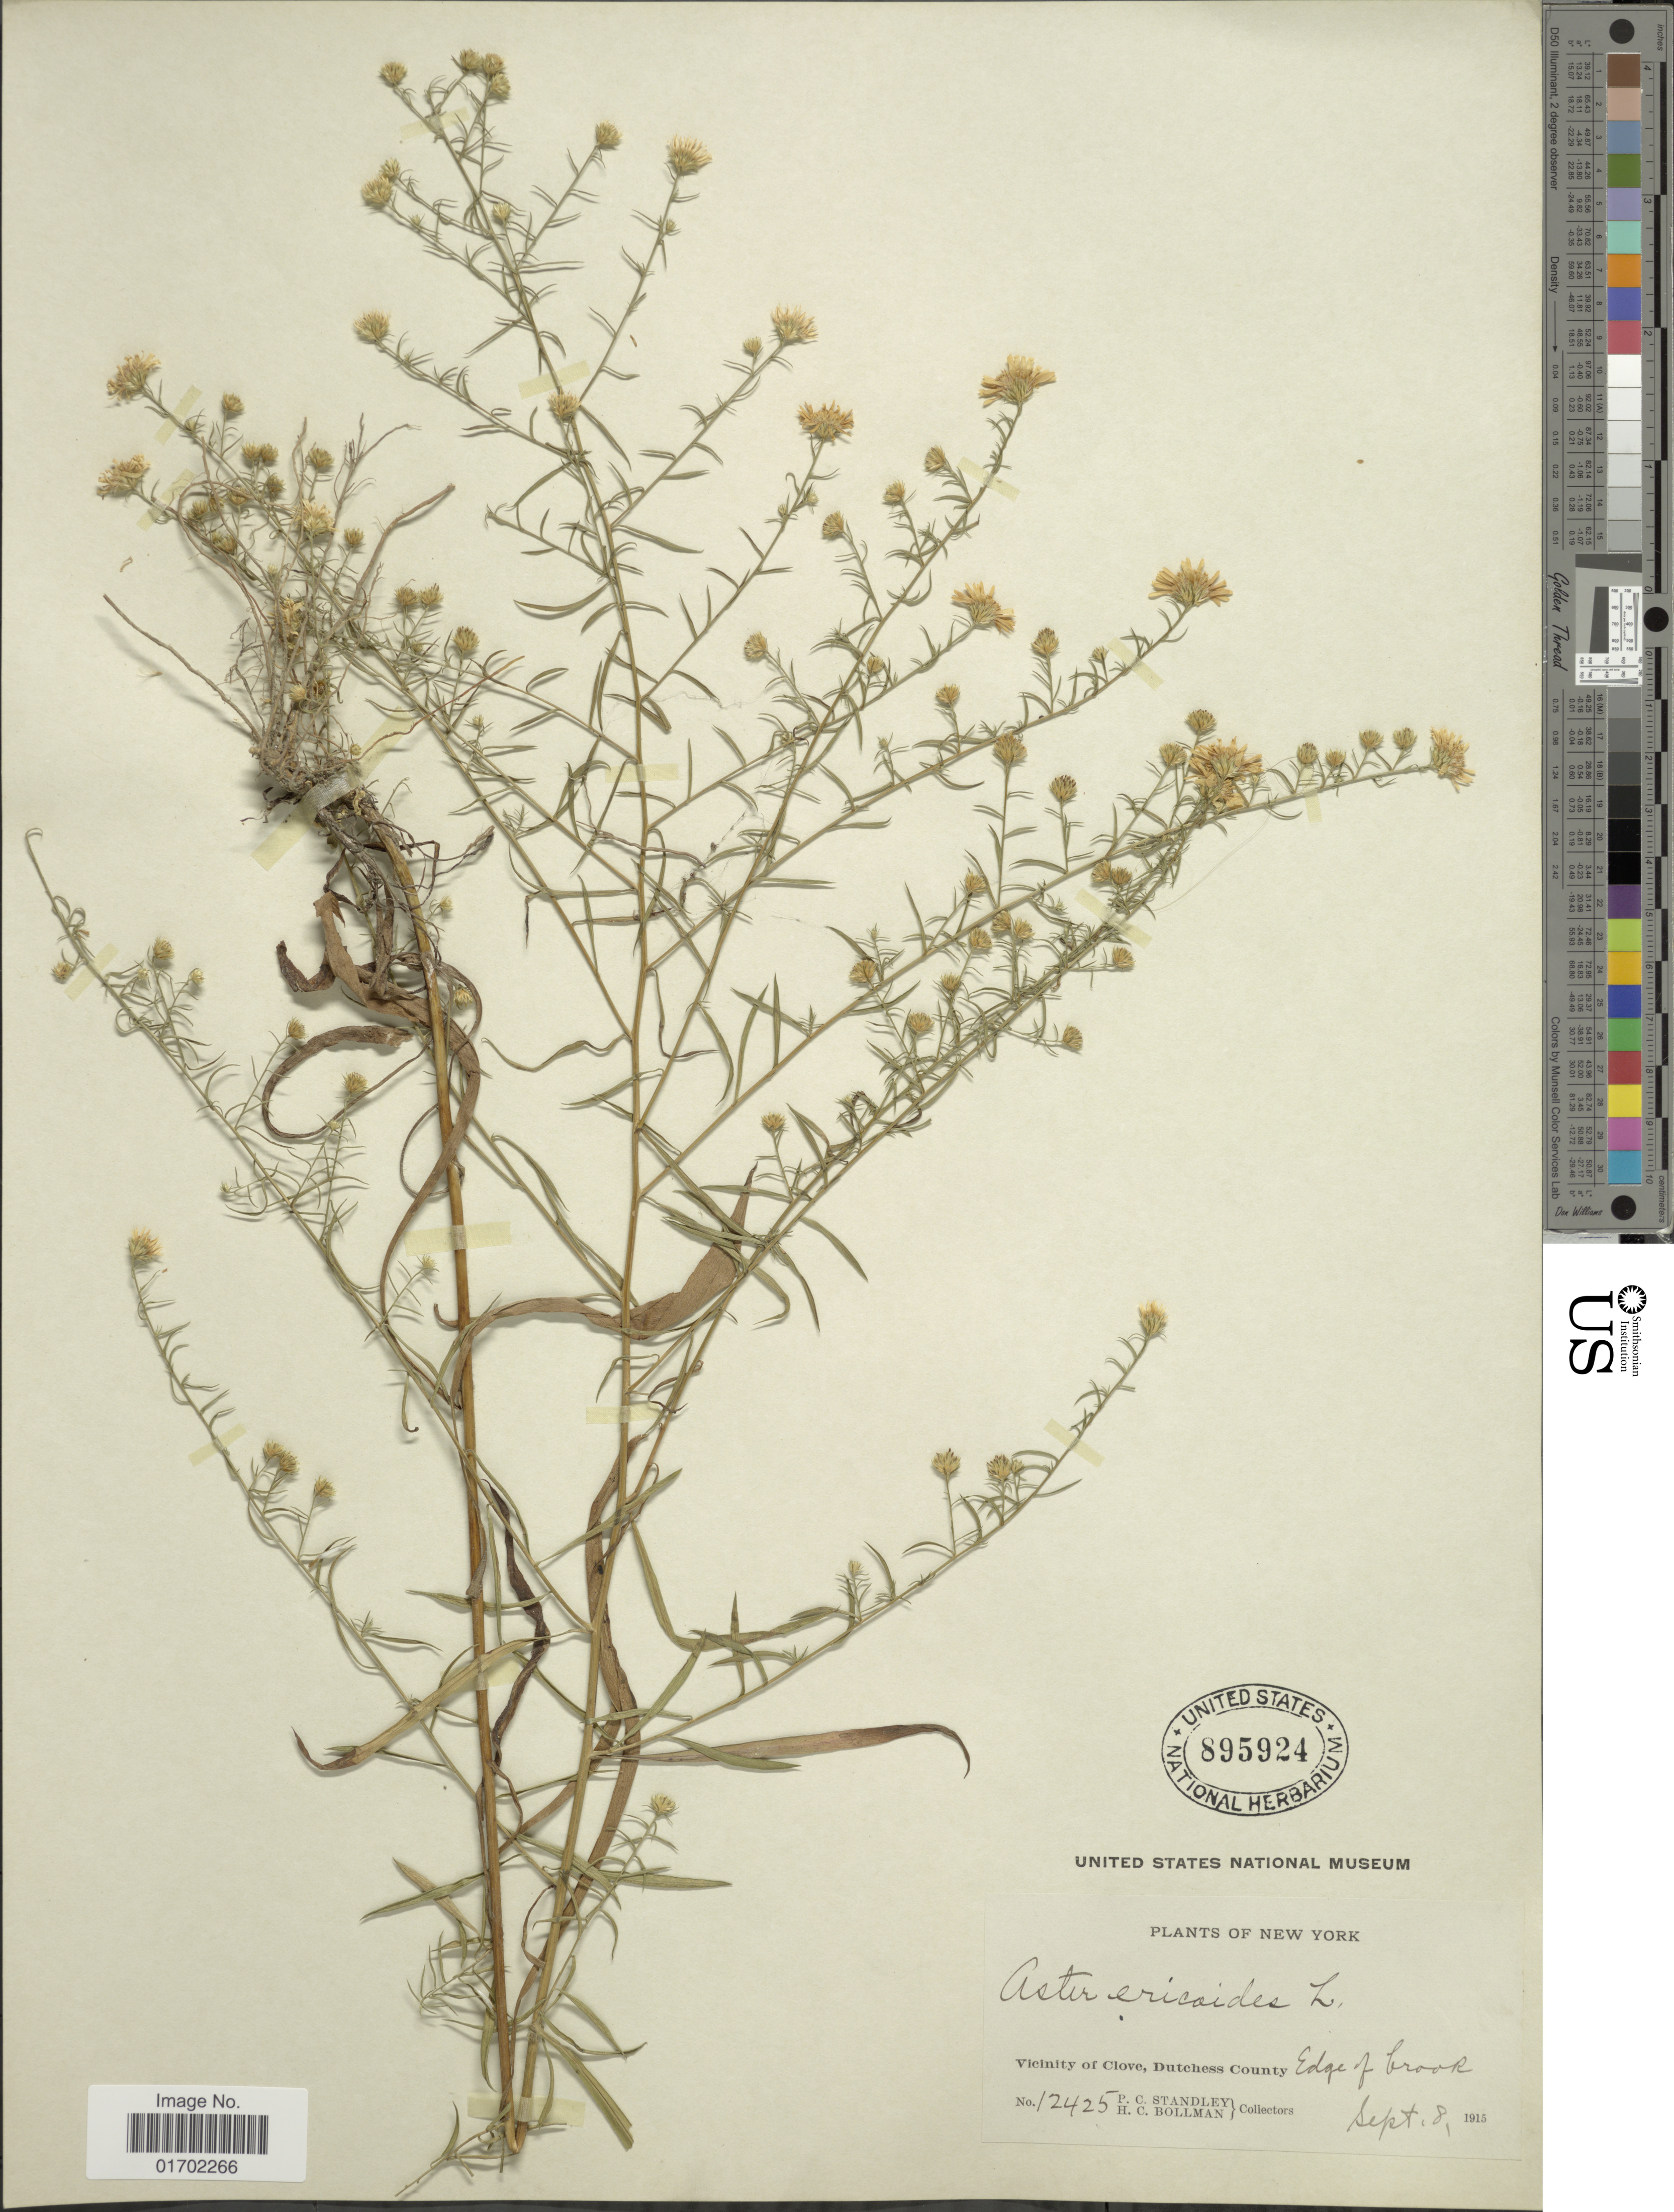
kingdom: Plantae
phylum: Tracheophyta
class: Magnoliopsida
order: Asterales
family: Asteraceae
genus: Symphyotrichum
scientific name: Symphyotrichum pilosum var. pilosum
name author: (Willd.) G.L. Nesom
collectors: P. C. Standley & H. C. Bollman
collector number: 12425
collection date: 1915-09-08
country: United States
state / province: New York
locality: Vicinity of Clove, Dutchess County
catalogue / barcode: US 895924